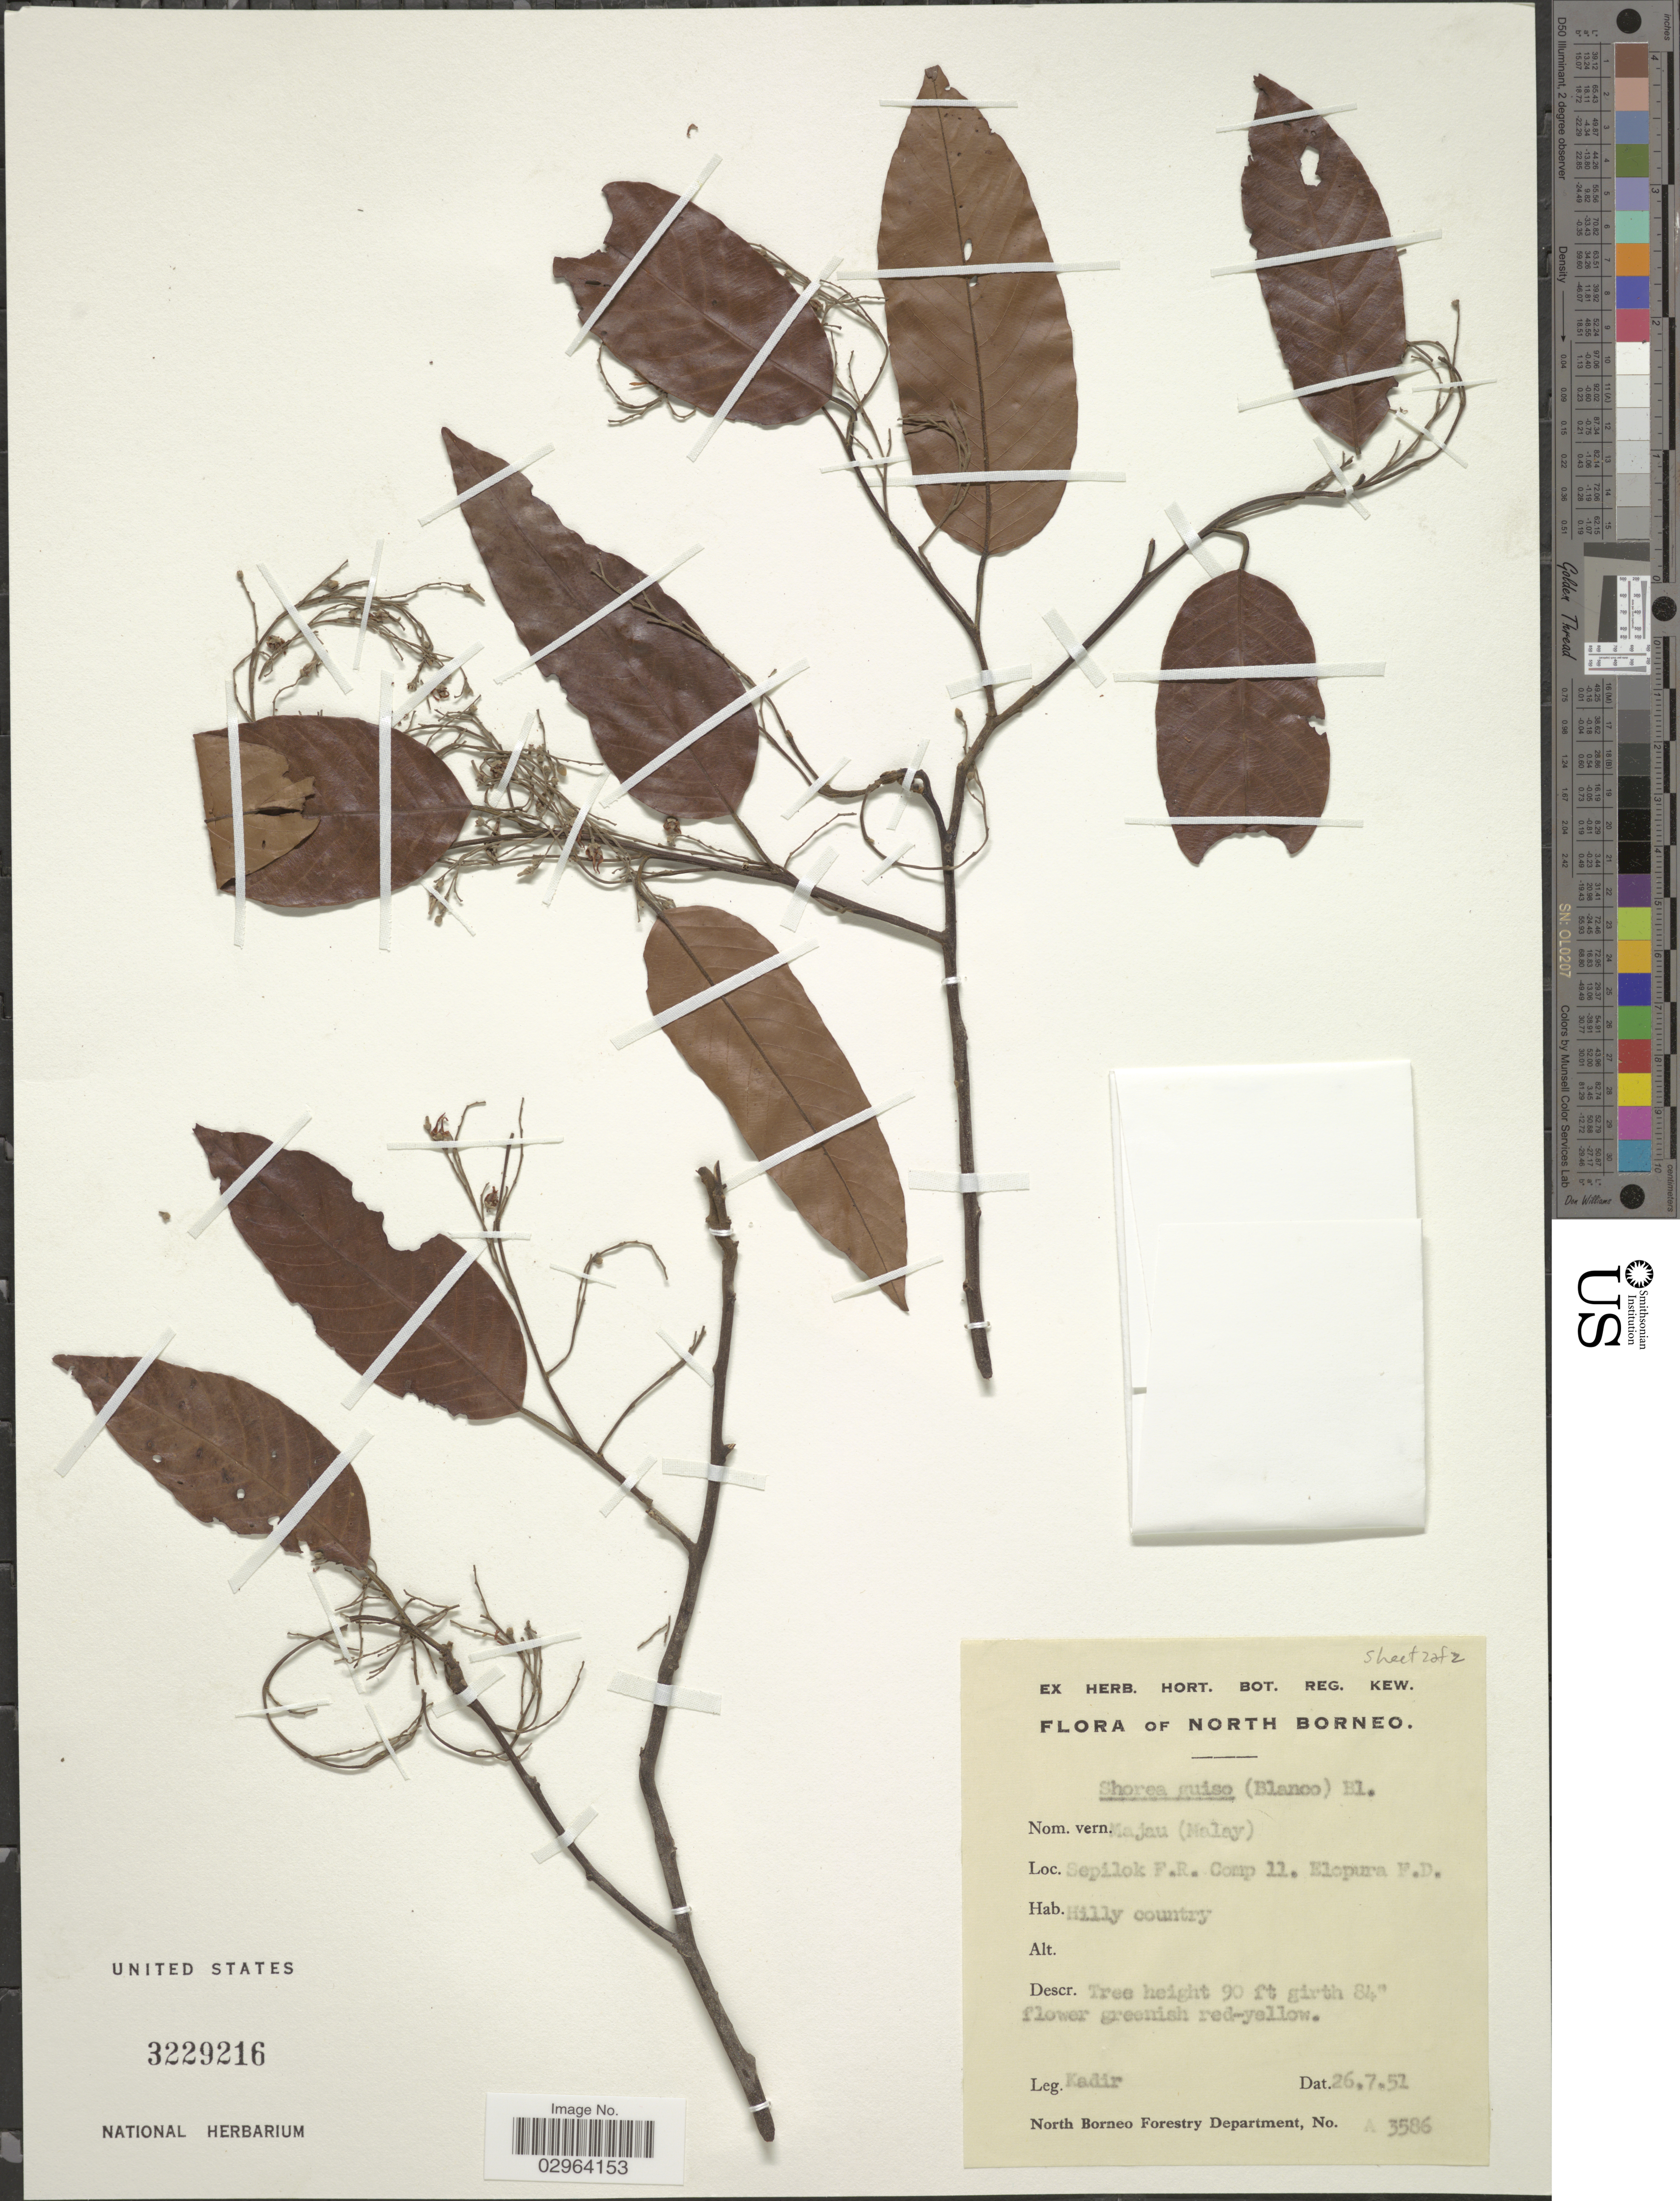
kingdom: Plantae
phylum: Tracheophyta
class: Magnoliopsida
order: Malvales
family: Dipterocarpaceae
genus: Shorea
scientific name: Shorea guiso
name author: (Blanco) Blume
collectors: -. Kadir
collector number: A 3586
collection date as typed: Transcribed d/m/y: 26/7/51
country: Malaysia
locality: North Borneo. Sepilok F.R. Comp 11. Elopura F.D. Hilly country.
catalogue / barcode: US 3229216